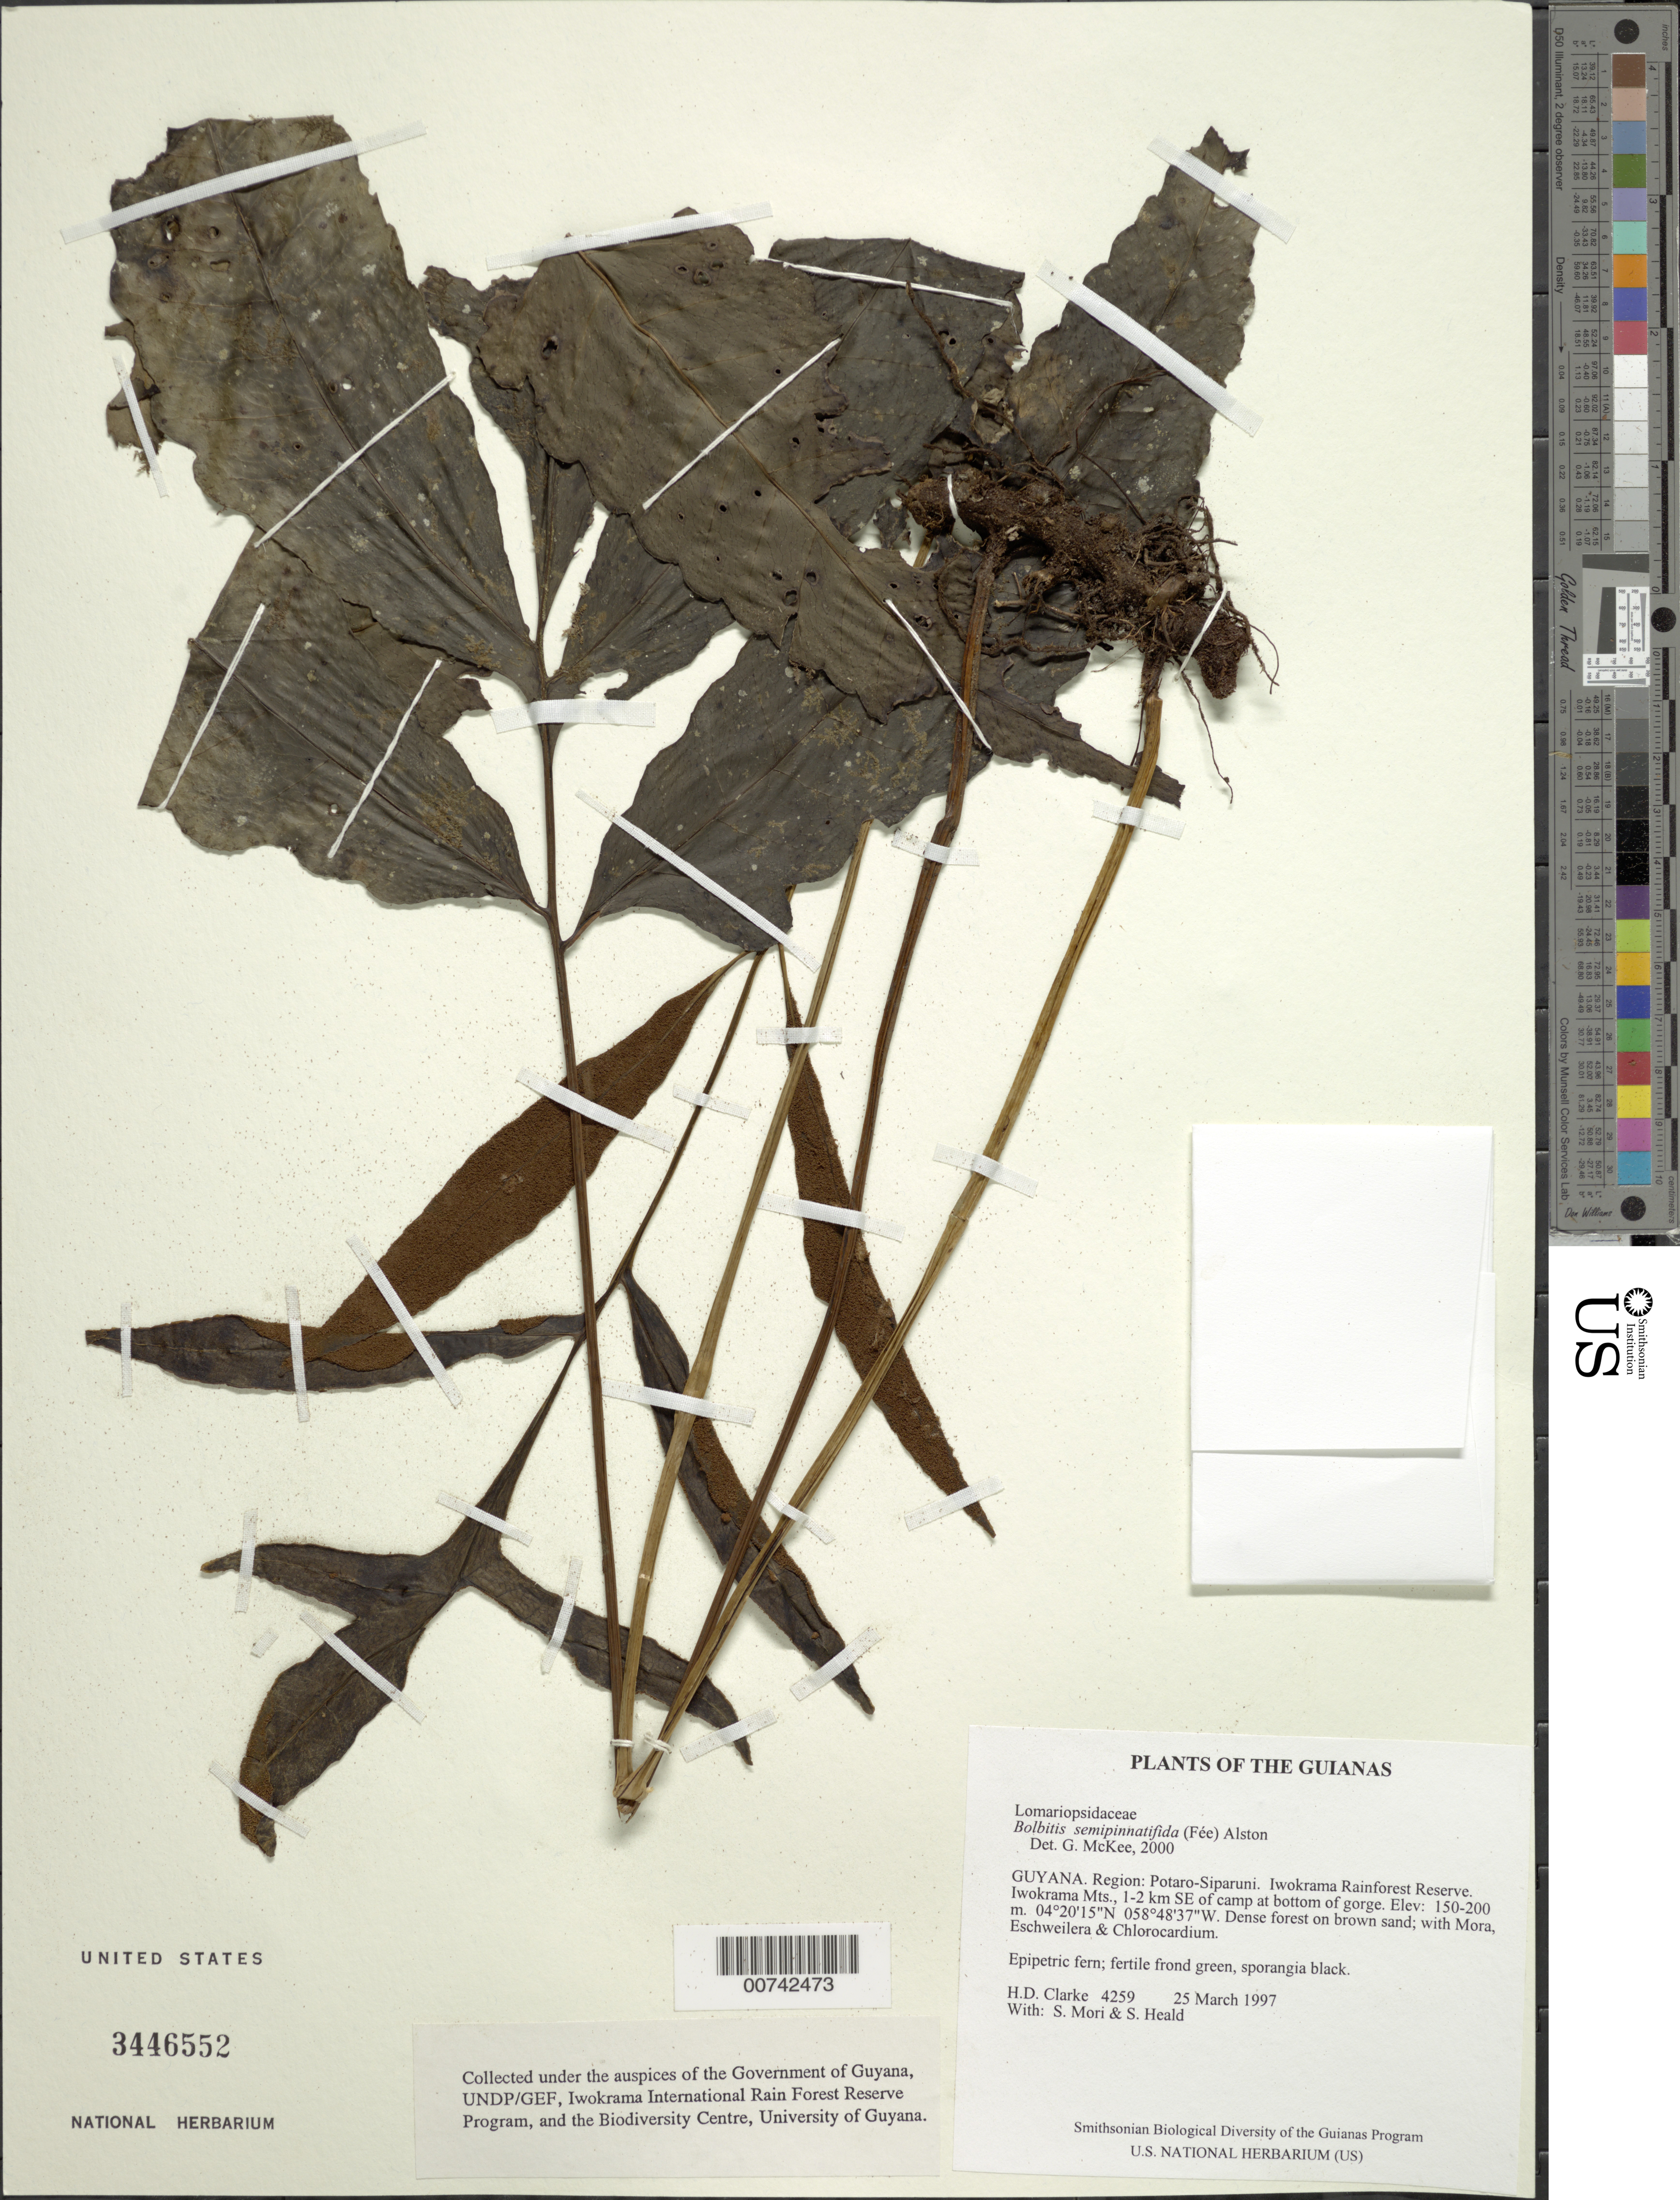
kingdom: Plantae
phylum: Tracheophyta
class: Polypodiopsida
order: Polypodiales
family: Dryopteridaceae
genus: Bolbitis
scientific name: Bolbitis semipinnatifida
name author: (Fée) Alston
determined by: McKee, G. S., (US), NMNH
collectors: H. D. Clarke, S. Mori & S. Heald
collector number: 4259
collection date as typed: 25 March 1997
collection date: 1997-03-25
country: Guyana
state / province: Potaro-Siparuni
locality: Iwokrama Rainforest Reserve. Iwokrama Mts., 1-2 km SE of camp at bottom of gorge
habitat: Dense forest on brown sand; with Mora, Eschweilera & Chlorocardium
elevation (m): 150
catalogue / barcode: US 3446552